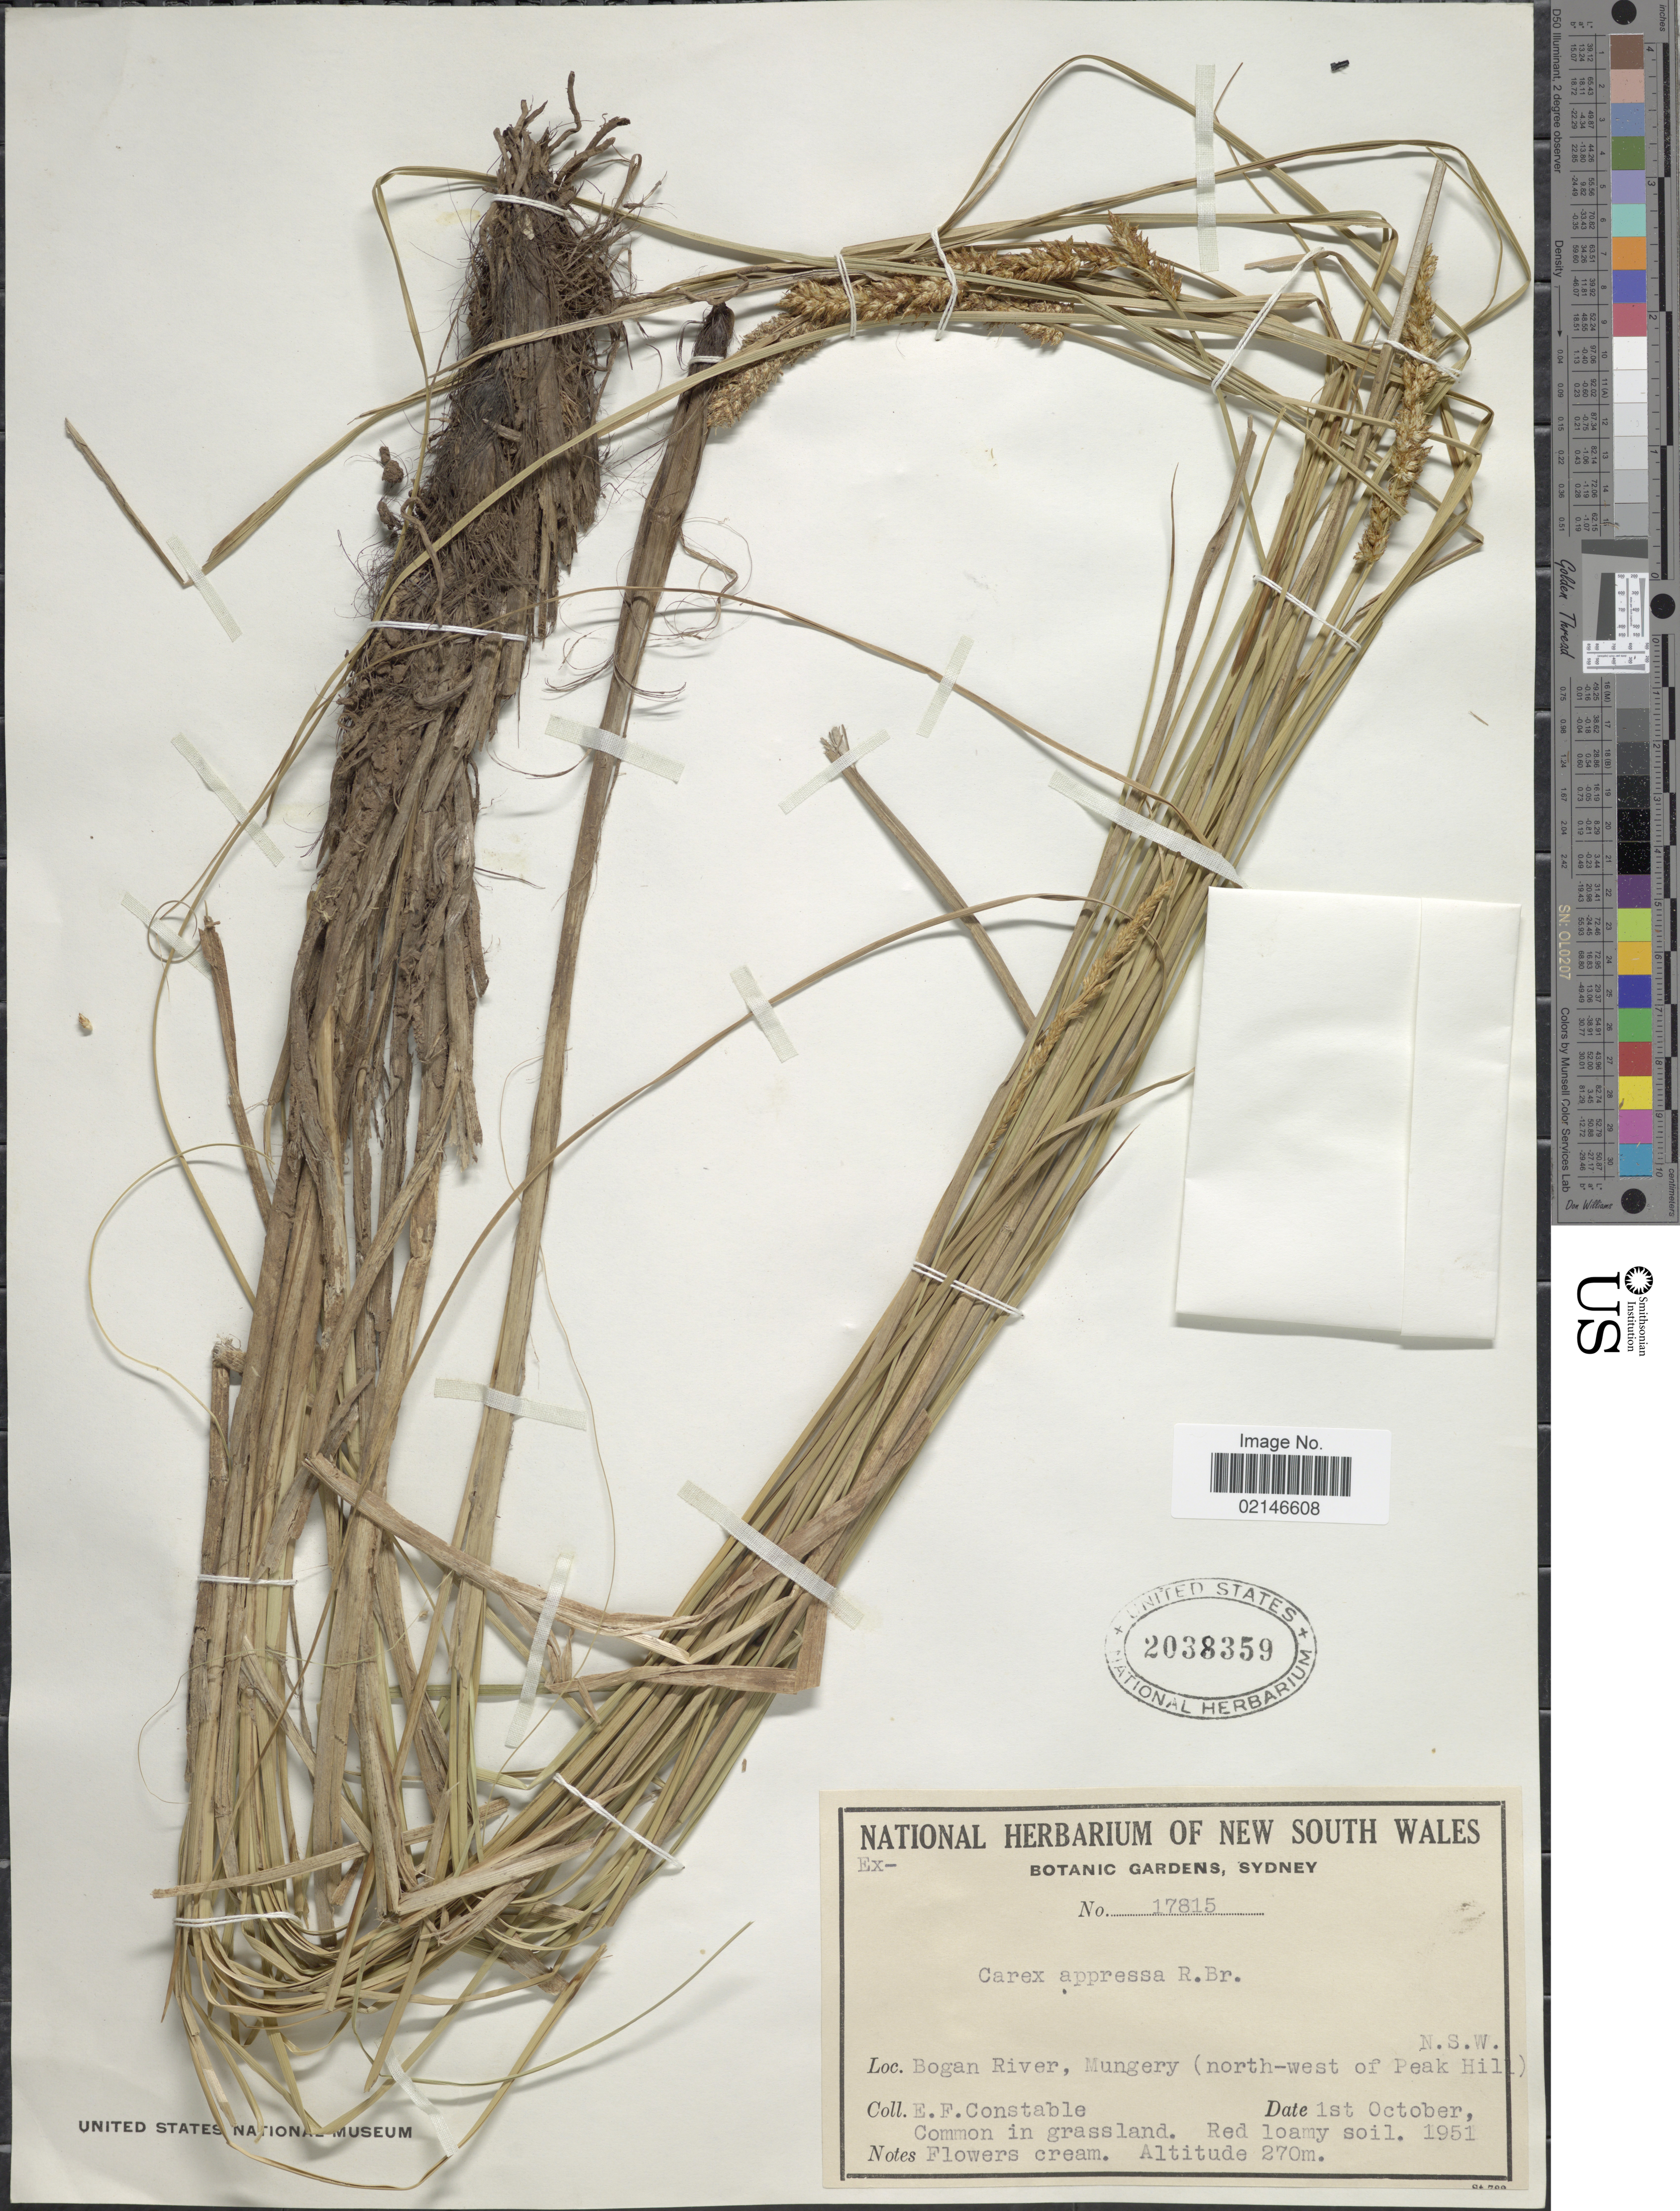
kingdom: Plantae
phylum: Tracheophyta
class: Liliopsida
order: Poales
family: Cyperaceae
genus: Carex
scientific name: Carex appressa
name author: R. Br.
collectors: E. F. Constable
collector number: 17815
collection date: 1951-10-01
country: Australia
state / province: New South Wales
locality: Bogan River, Mungrey (north-west of Peak Hill)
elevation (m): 270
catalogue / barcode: US 2038359